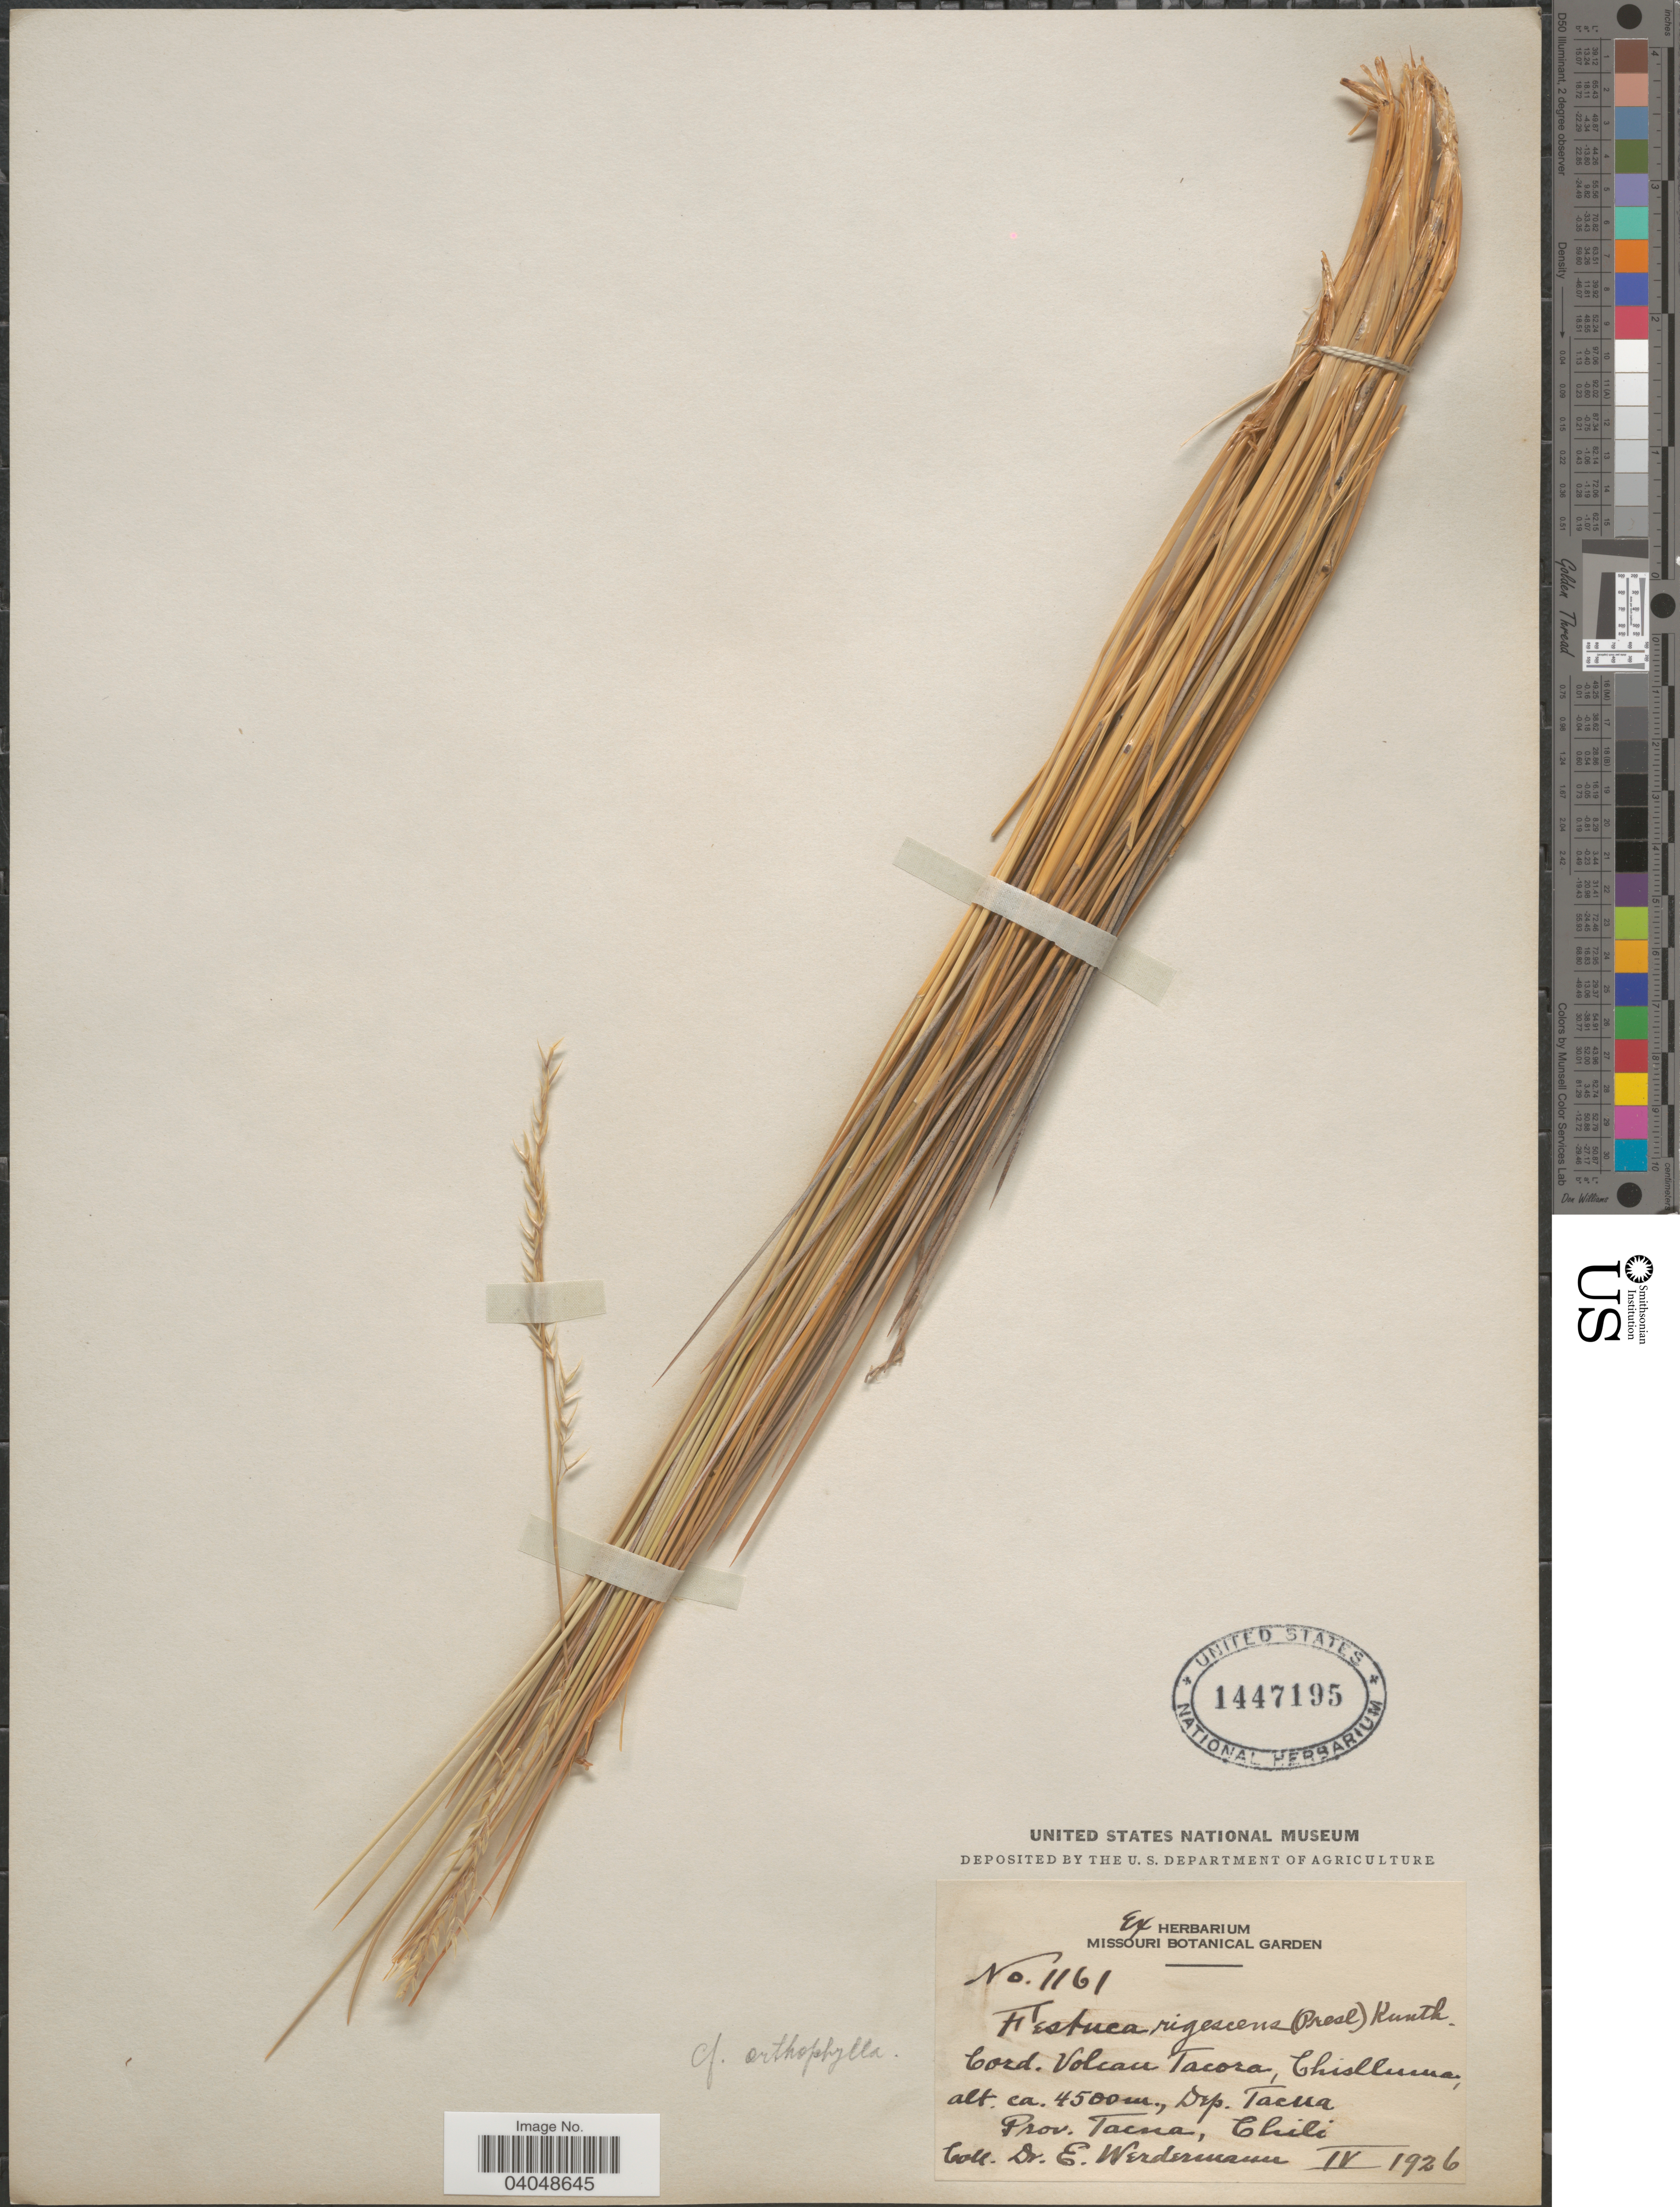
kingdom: Plantae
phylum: Tracheophyta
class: Liliopsida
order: Poales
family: Poaceae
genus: Festuca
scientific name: Festuca sp.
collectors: E. Werdermann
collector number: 1161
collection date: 1926-04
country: Chile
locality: Cord. Volcan Tacora, Chislluma. Dep. Tacna, Prov. Tacna.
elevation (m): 4500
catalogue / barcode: US 1447195